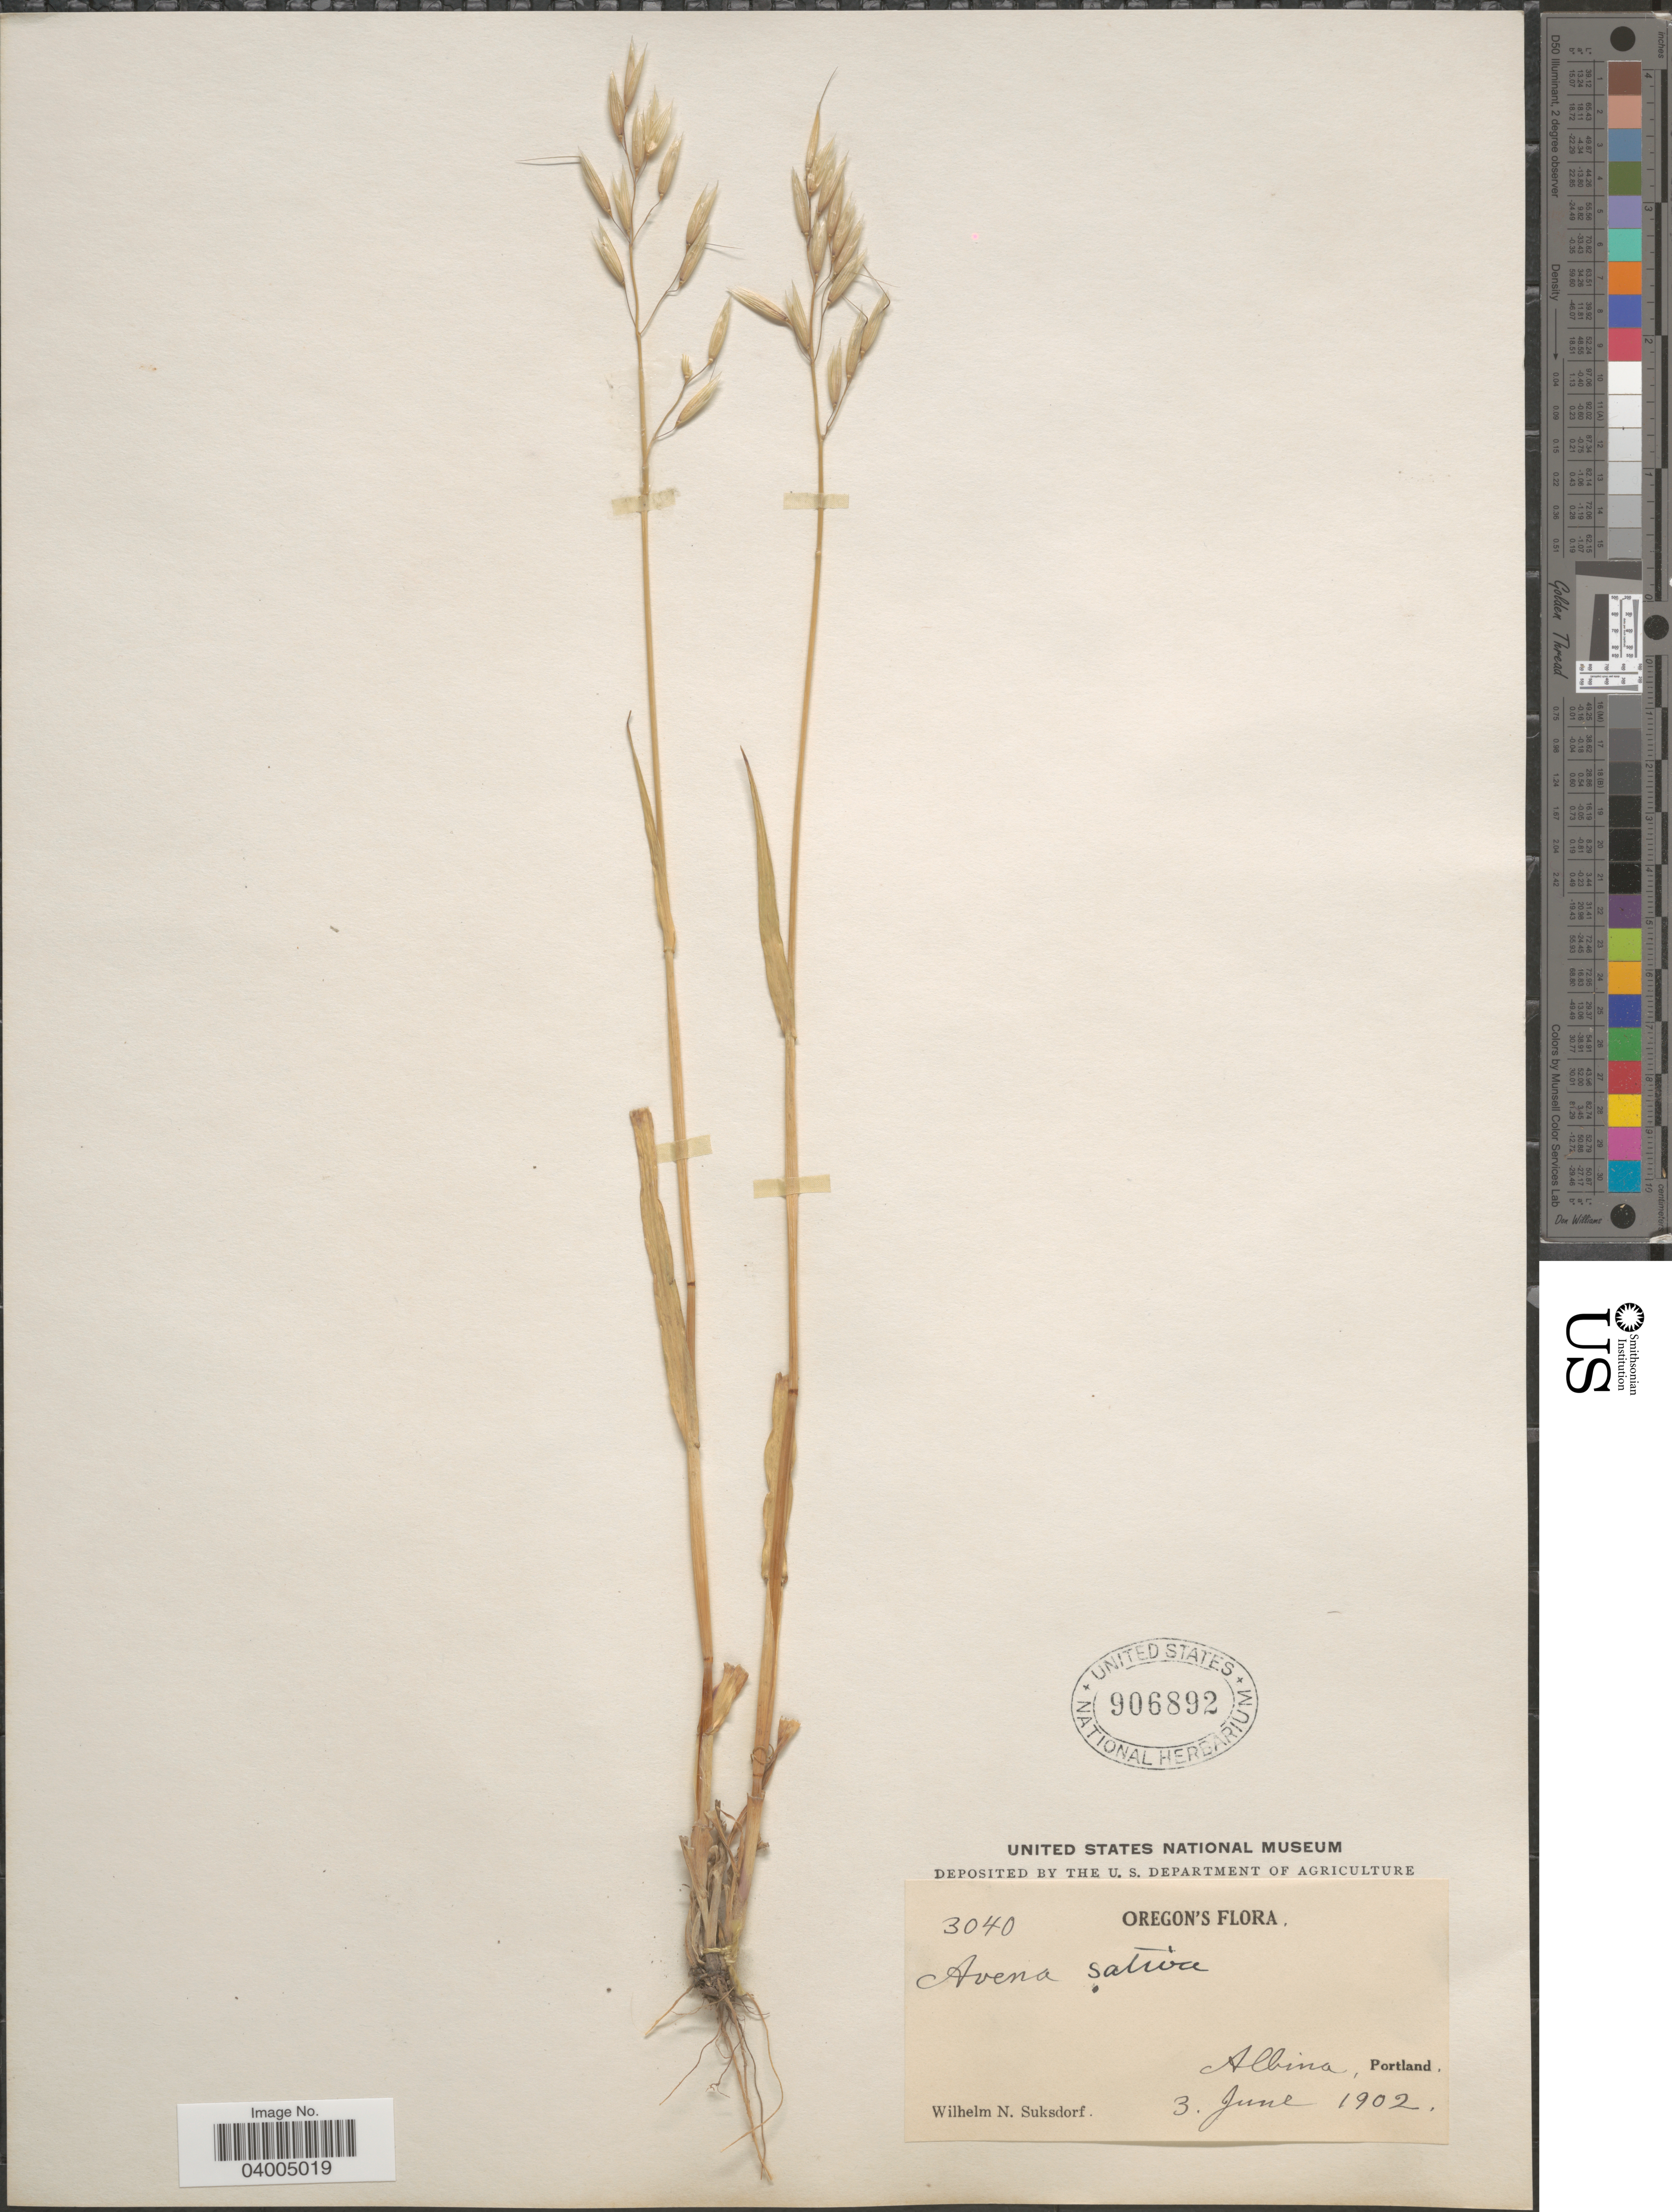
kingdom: Plantae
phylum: Tracheophyta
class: Liliopsida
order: Poales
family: Poaceae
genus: Avena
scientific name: Avena sativa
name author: L.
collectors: W. N. Suksdorf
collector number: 3040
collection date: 1902-06-03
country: United States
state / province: Oregon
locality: Albina, Portland.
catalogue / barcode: US 906892